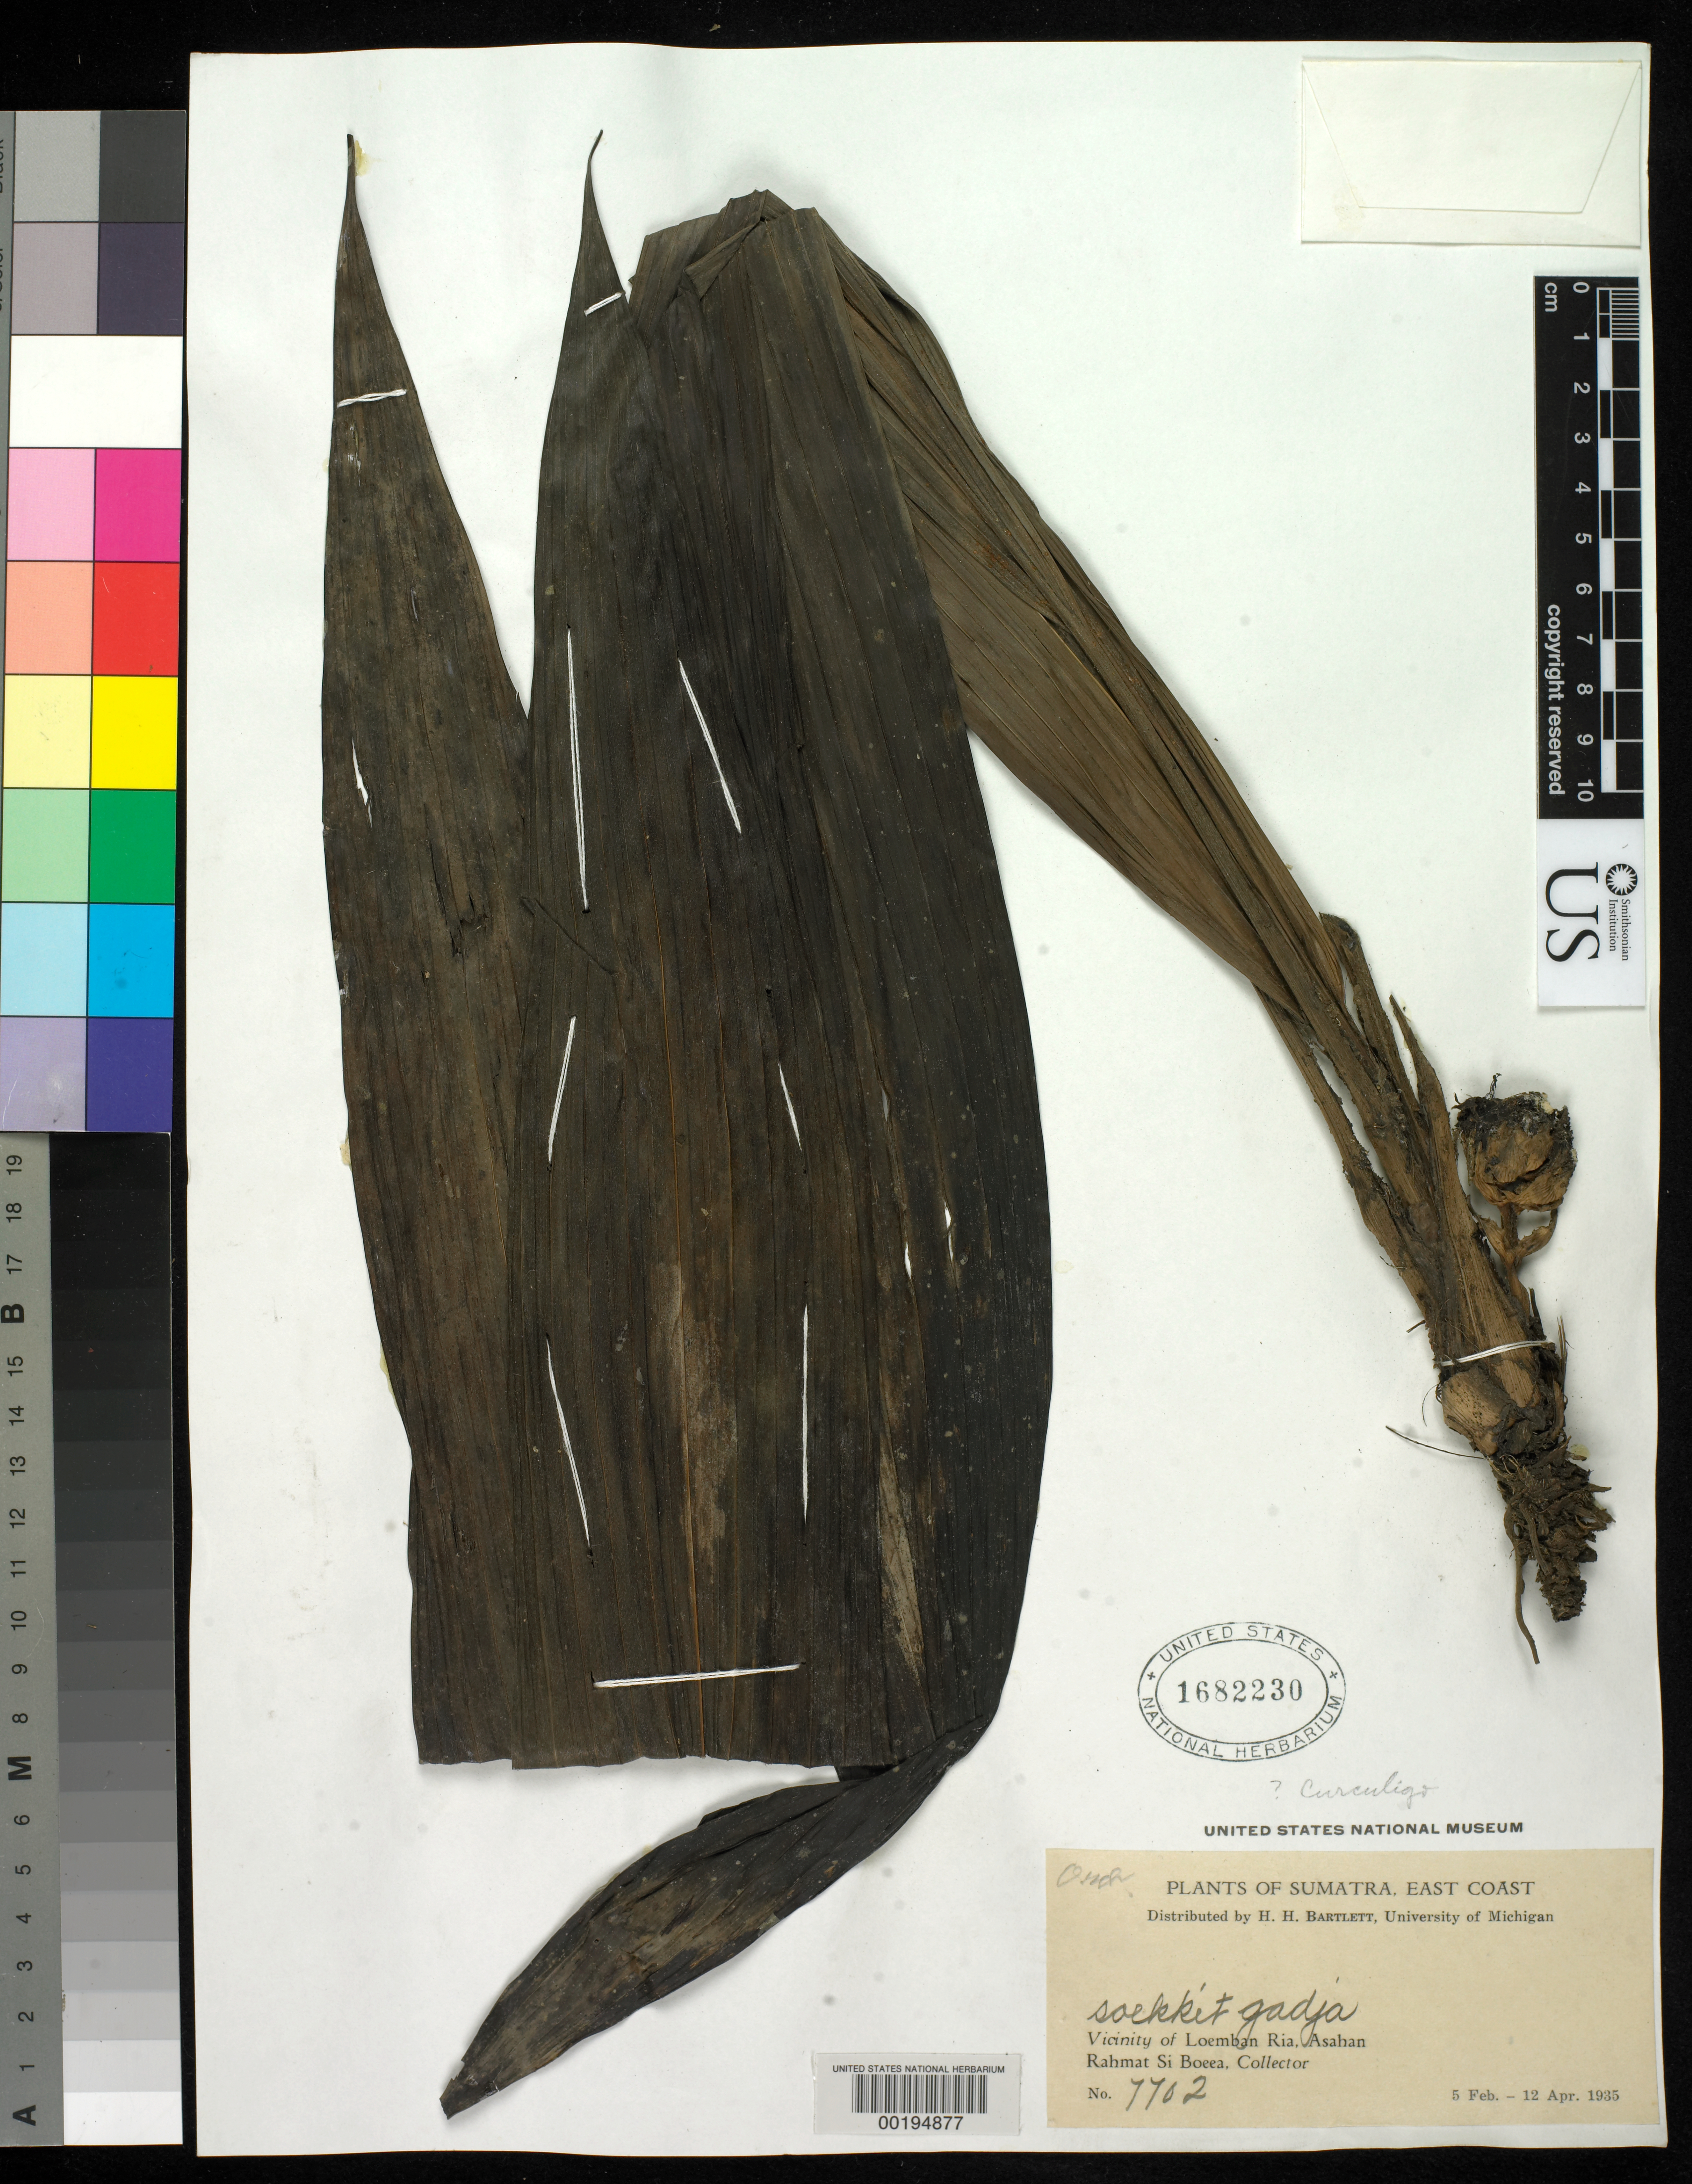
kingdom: Plantae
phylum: Tracheophyta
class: Liliopsida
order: Asparagales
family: Hypoxidaceae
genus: Curculigo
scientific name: Curculigo sp.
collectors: Rahmat Si Boeea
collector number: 7702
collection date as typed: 05 Feb 1935 to 12 Apr 1935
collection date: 1935-02-05/1935-04-12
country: Indonesia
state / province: Sumatra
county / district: Sumatera Utara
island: Sumatra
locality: Padang si dimpoean, sikkoet gadja, vicinity of loexban ria, asahan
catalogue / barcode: US 1682230